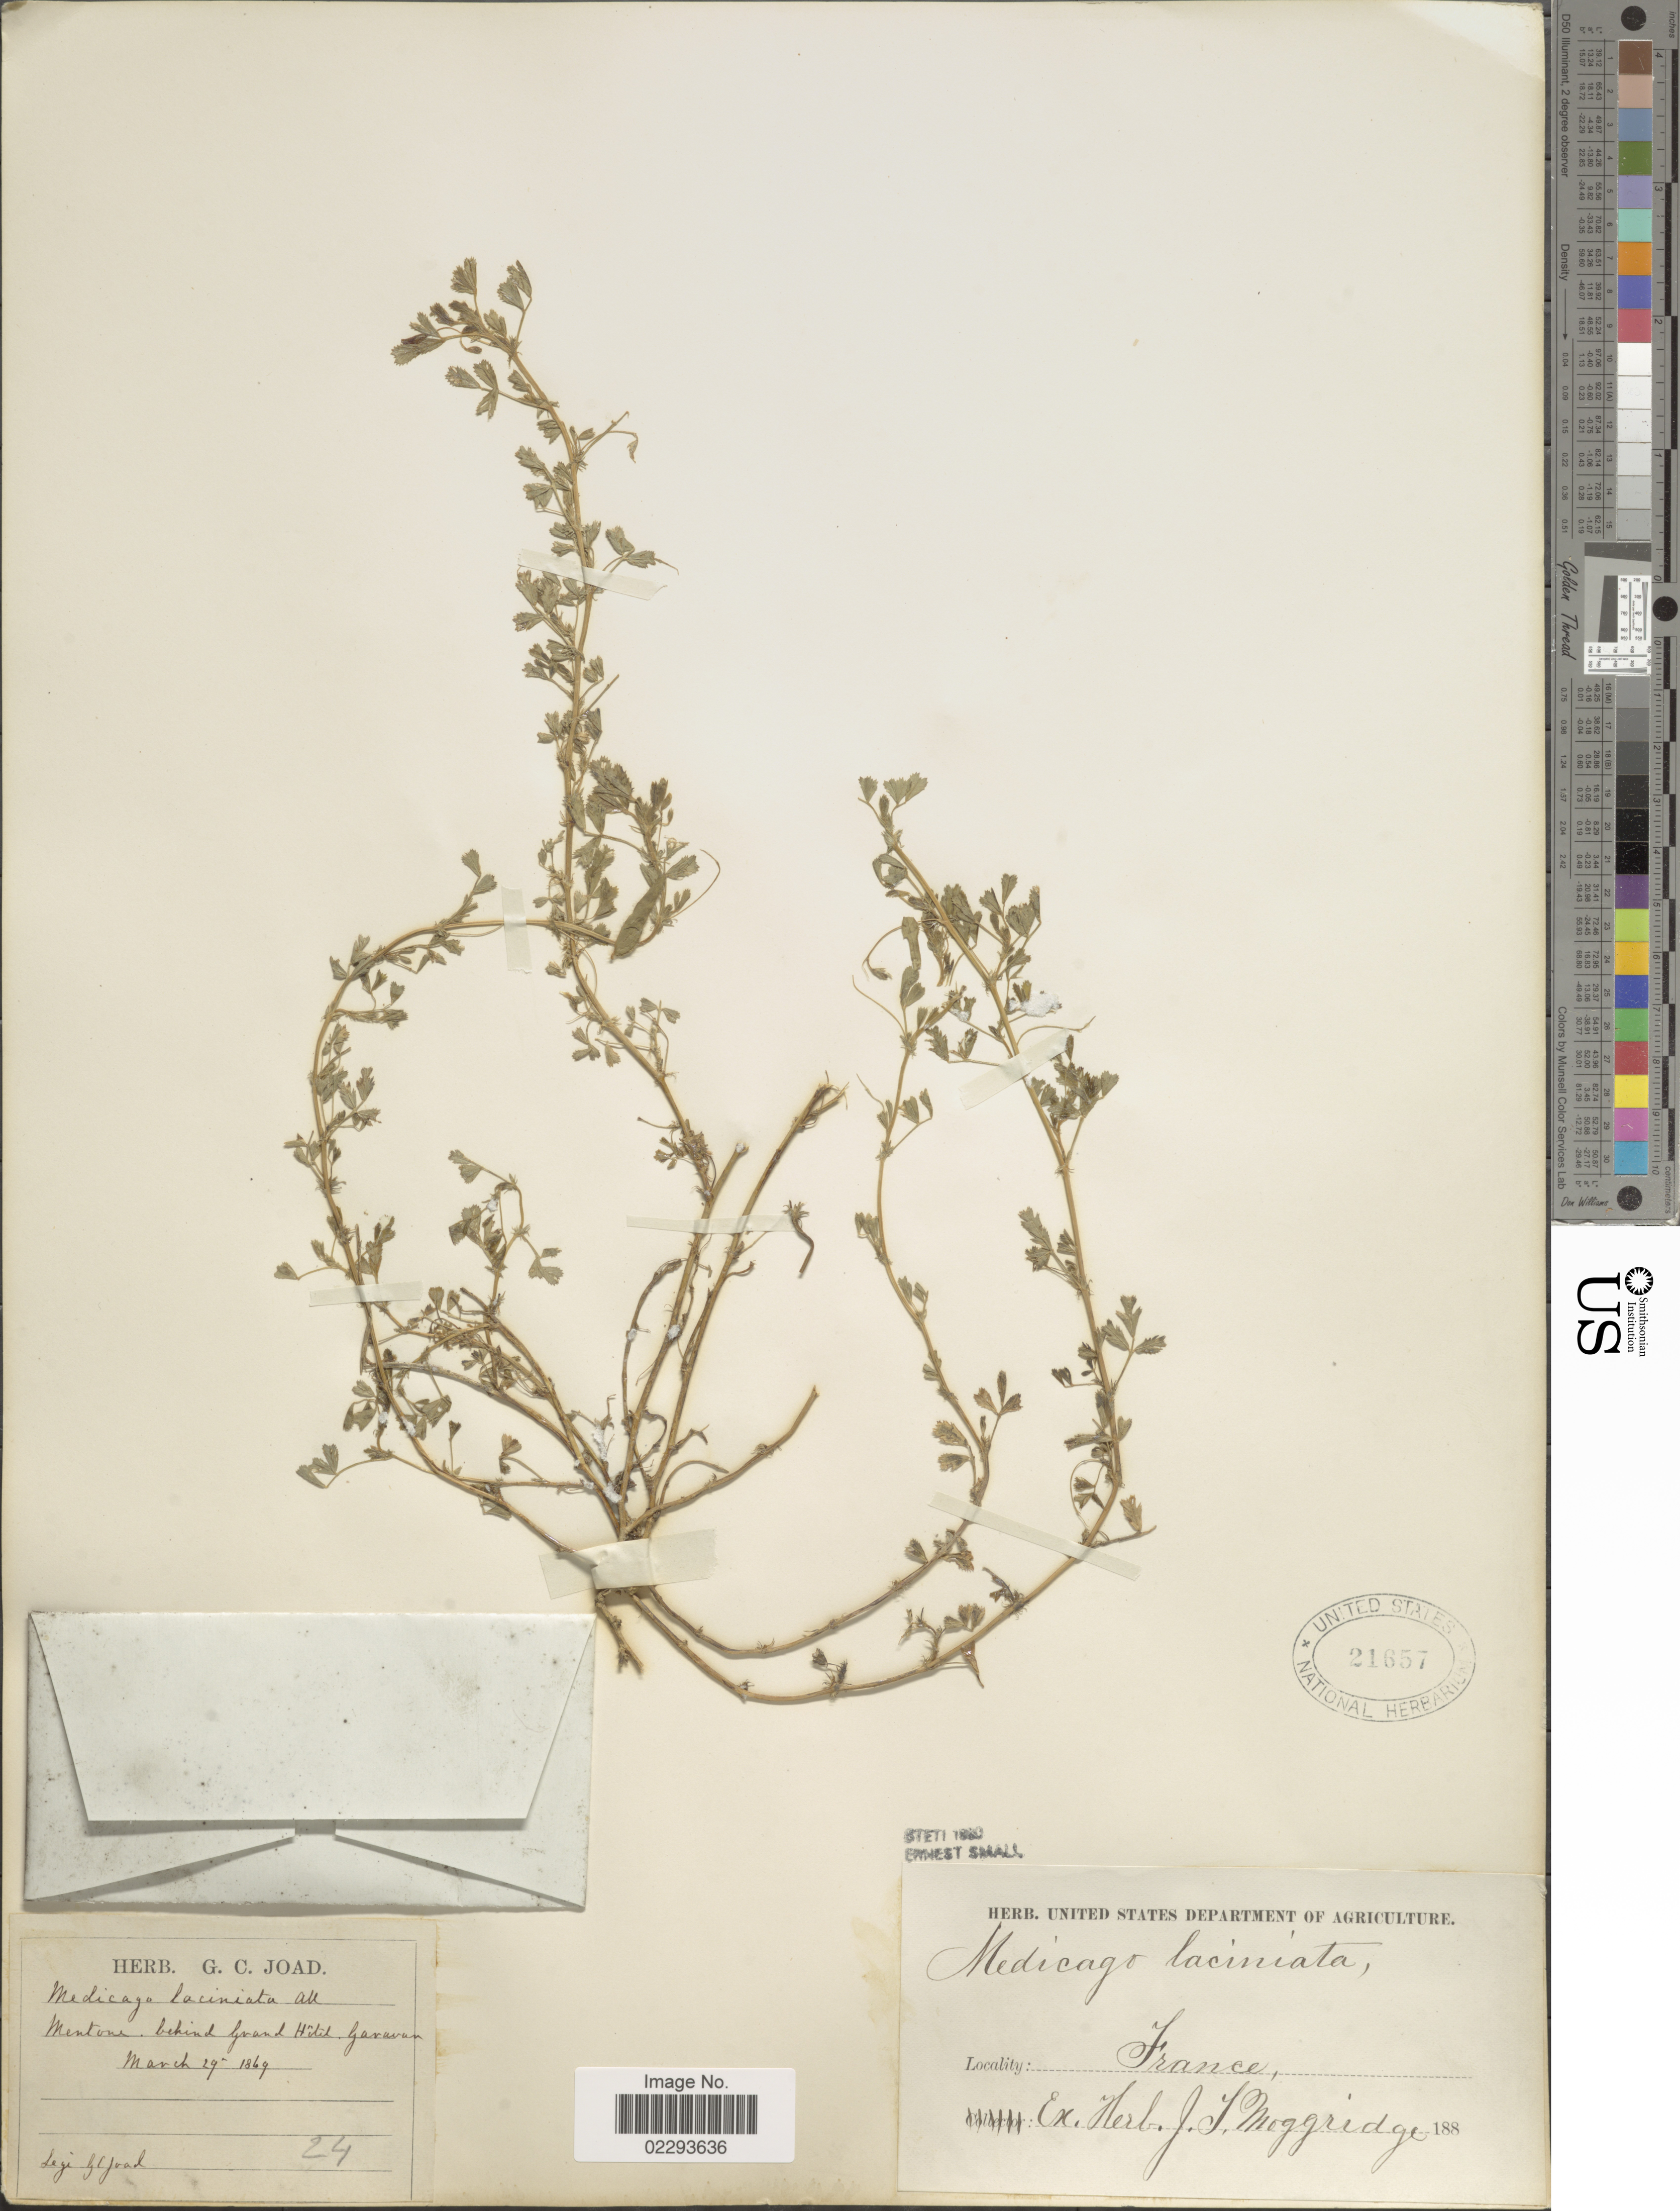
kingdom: Plantae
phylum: Tracheophyta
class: Magnoliopsida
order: Fabales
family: Fabaceae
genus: Medicago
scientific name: Medicago laciniata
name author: (L.) Mill.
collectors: ex herb. J.T. Moggridge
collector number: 24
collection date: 1869-03-29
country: France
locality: France. Mentone behind Grant Hitch [interpreted] Garawan [interpreted].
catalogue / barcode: US 21657